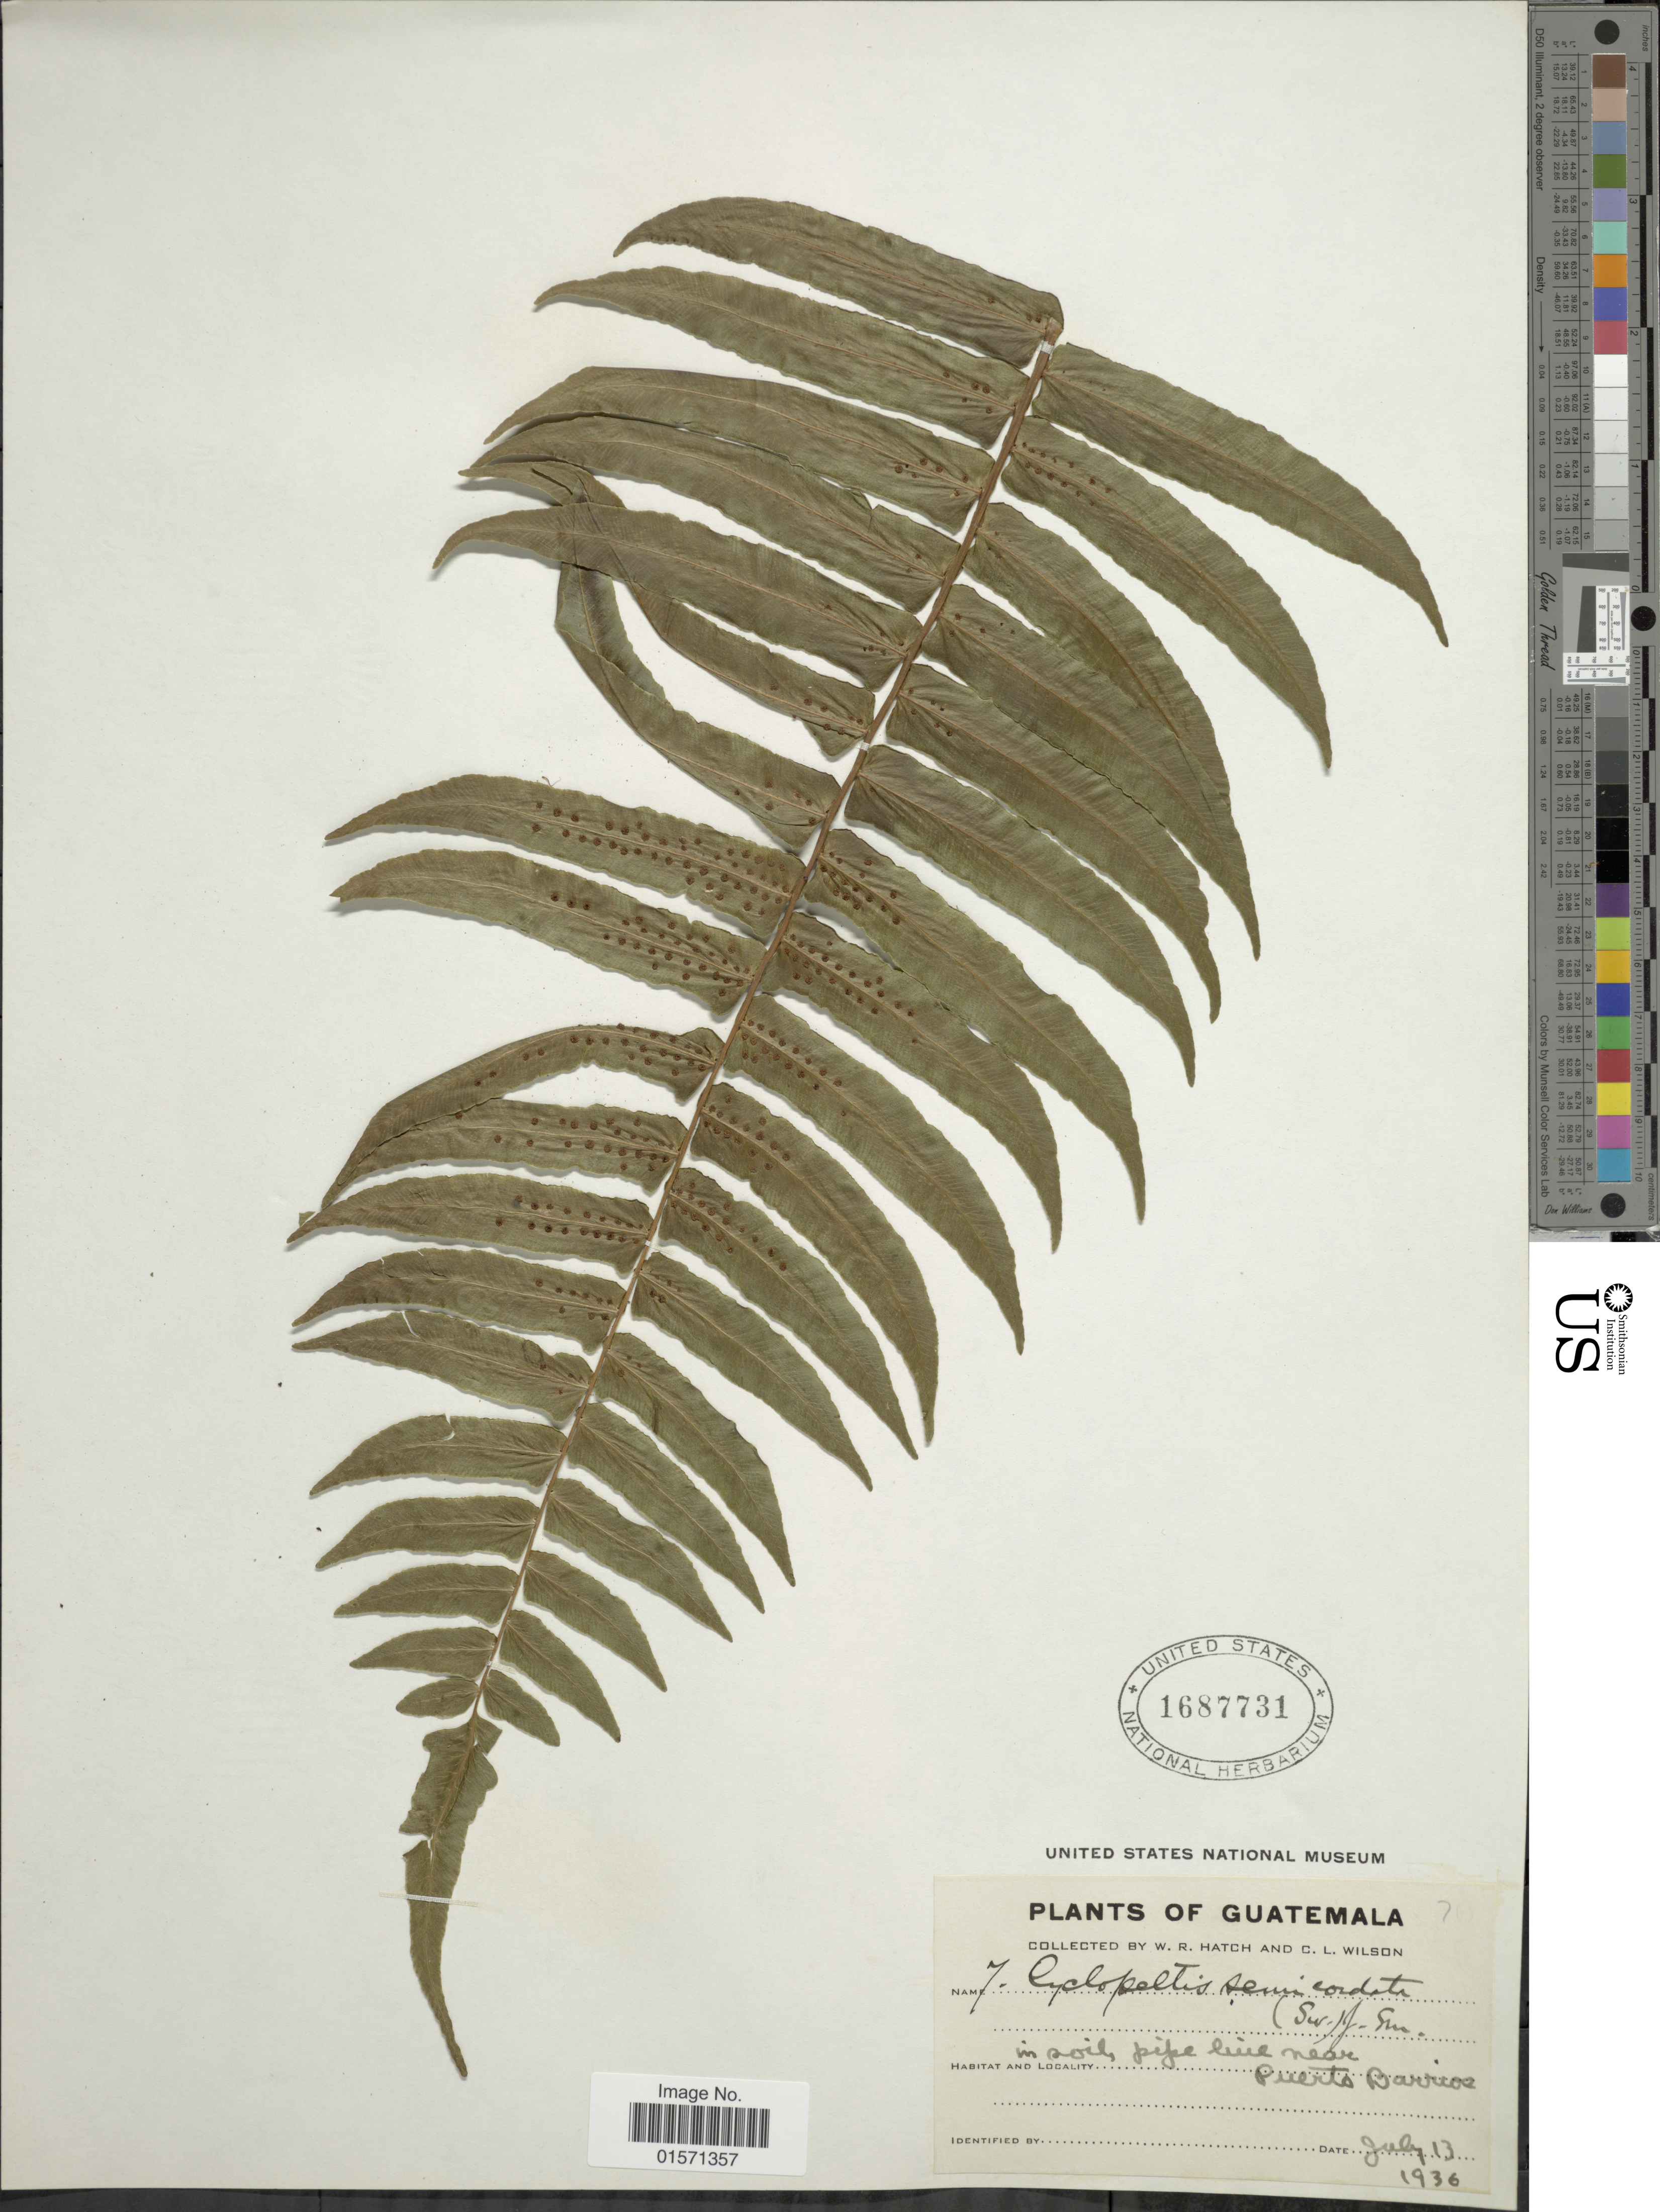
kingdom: Plantae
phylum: Tracheophyta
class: Polypodiopsida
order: Polypodiales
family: Lomariopsidaceae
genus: Cyclopeltis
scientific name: Cyclopeltis semicordata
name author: (Sw.) J. Sm.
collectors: W. Hatch & C. L. Wilson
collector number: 7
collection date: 1936-07-13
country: Guatemala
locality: In soil, pipe luie near Puerto Darrios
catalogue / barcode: US 1687731